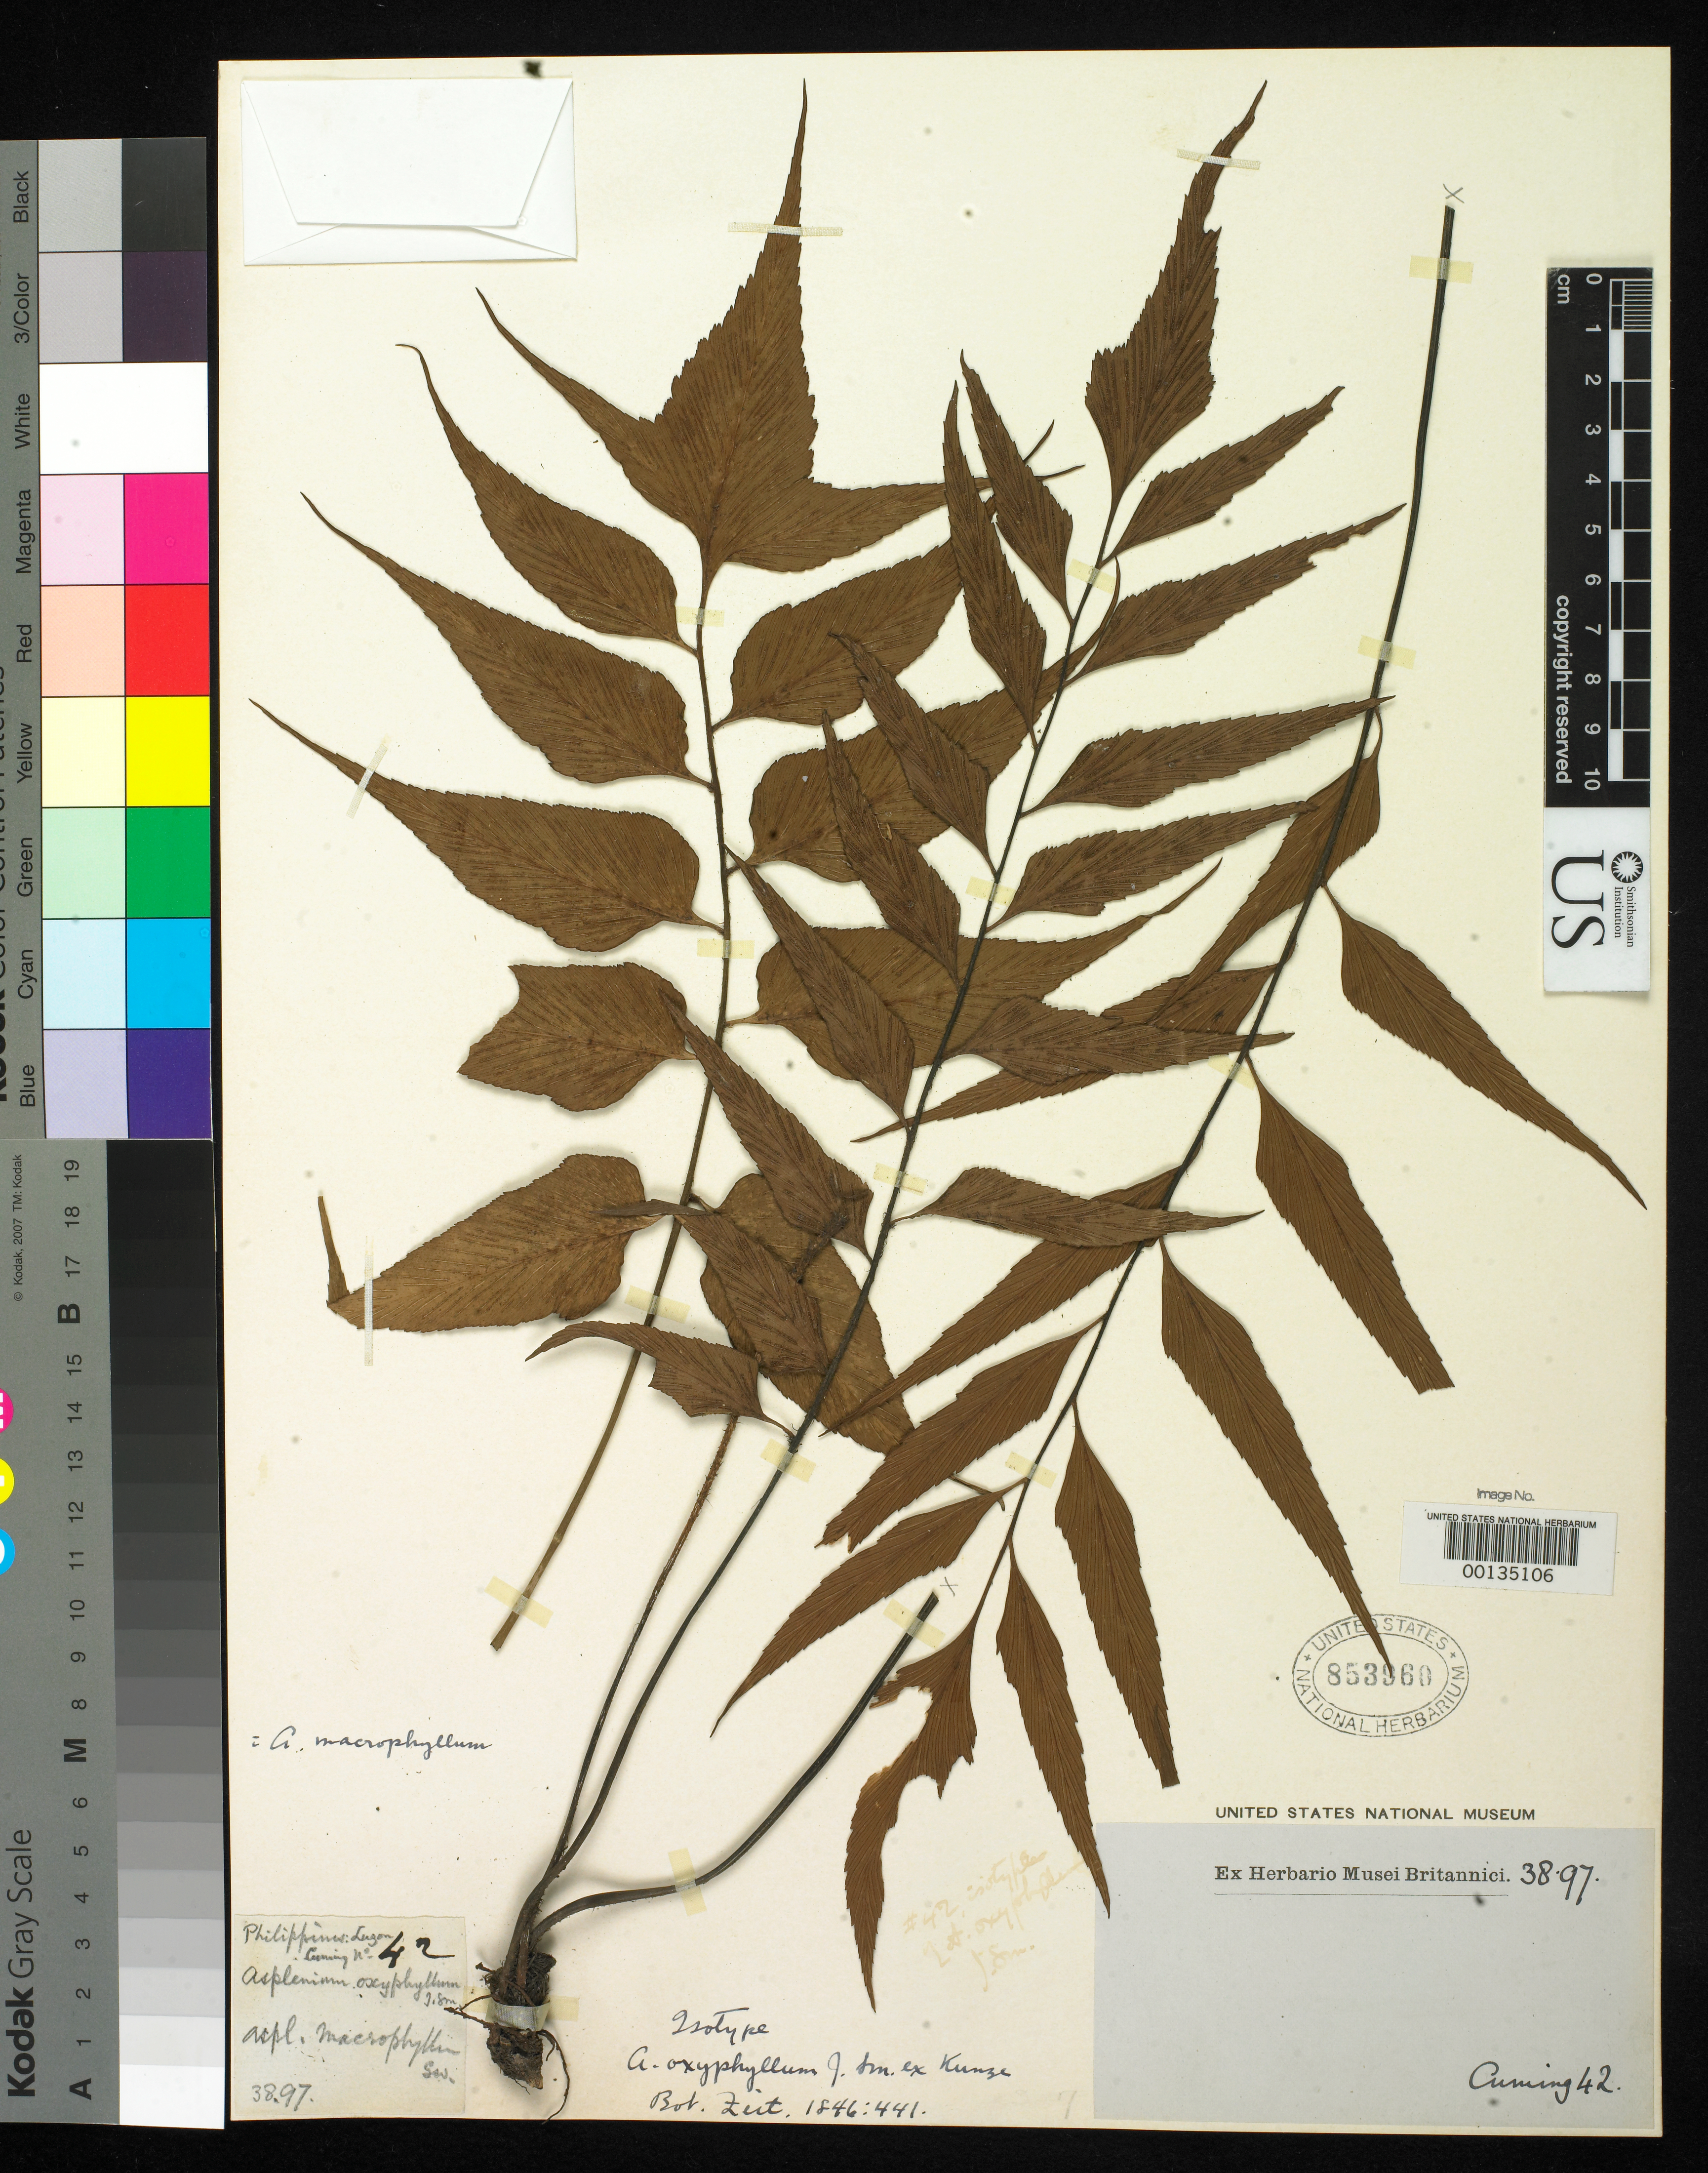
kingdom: Plantae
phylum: Tracheophyta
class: Polypodiopsida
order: Polypodiales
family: Aspleniaceae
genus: Asplenium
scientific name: Asplenium oxyphyllum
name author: J. Sm. ex Kunze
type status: Type Collection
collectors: H. Cuming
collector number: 42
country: Philippines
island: Luzon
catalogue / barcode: US 853960